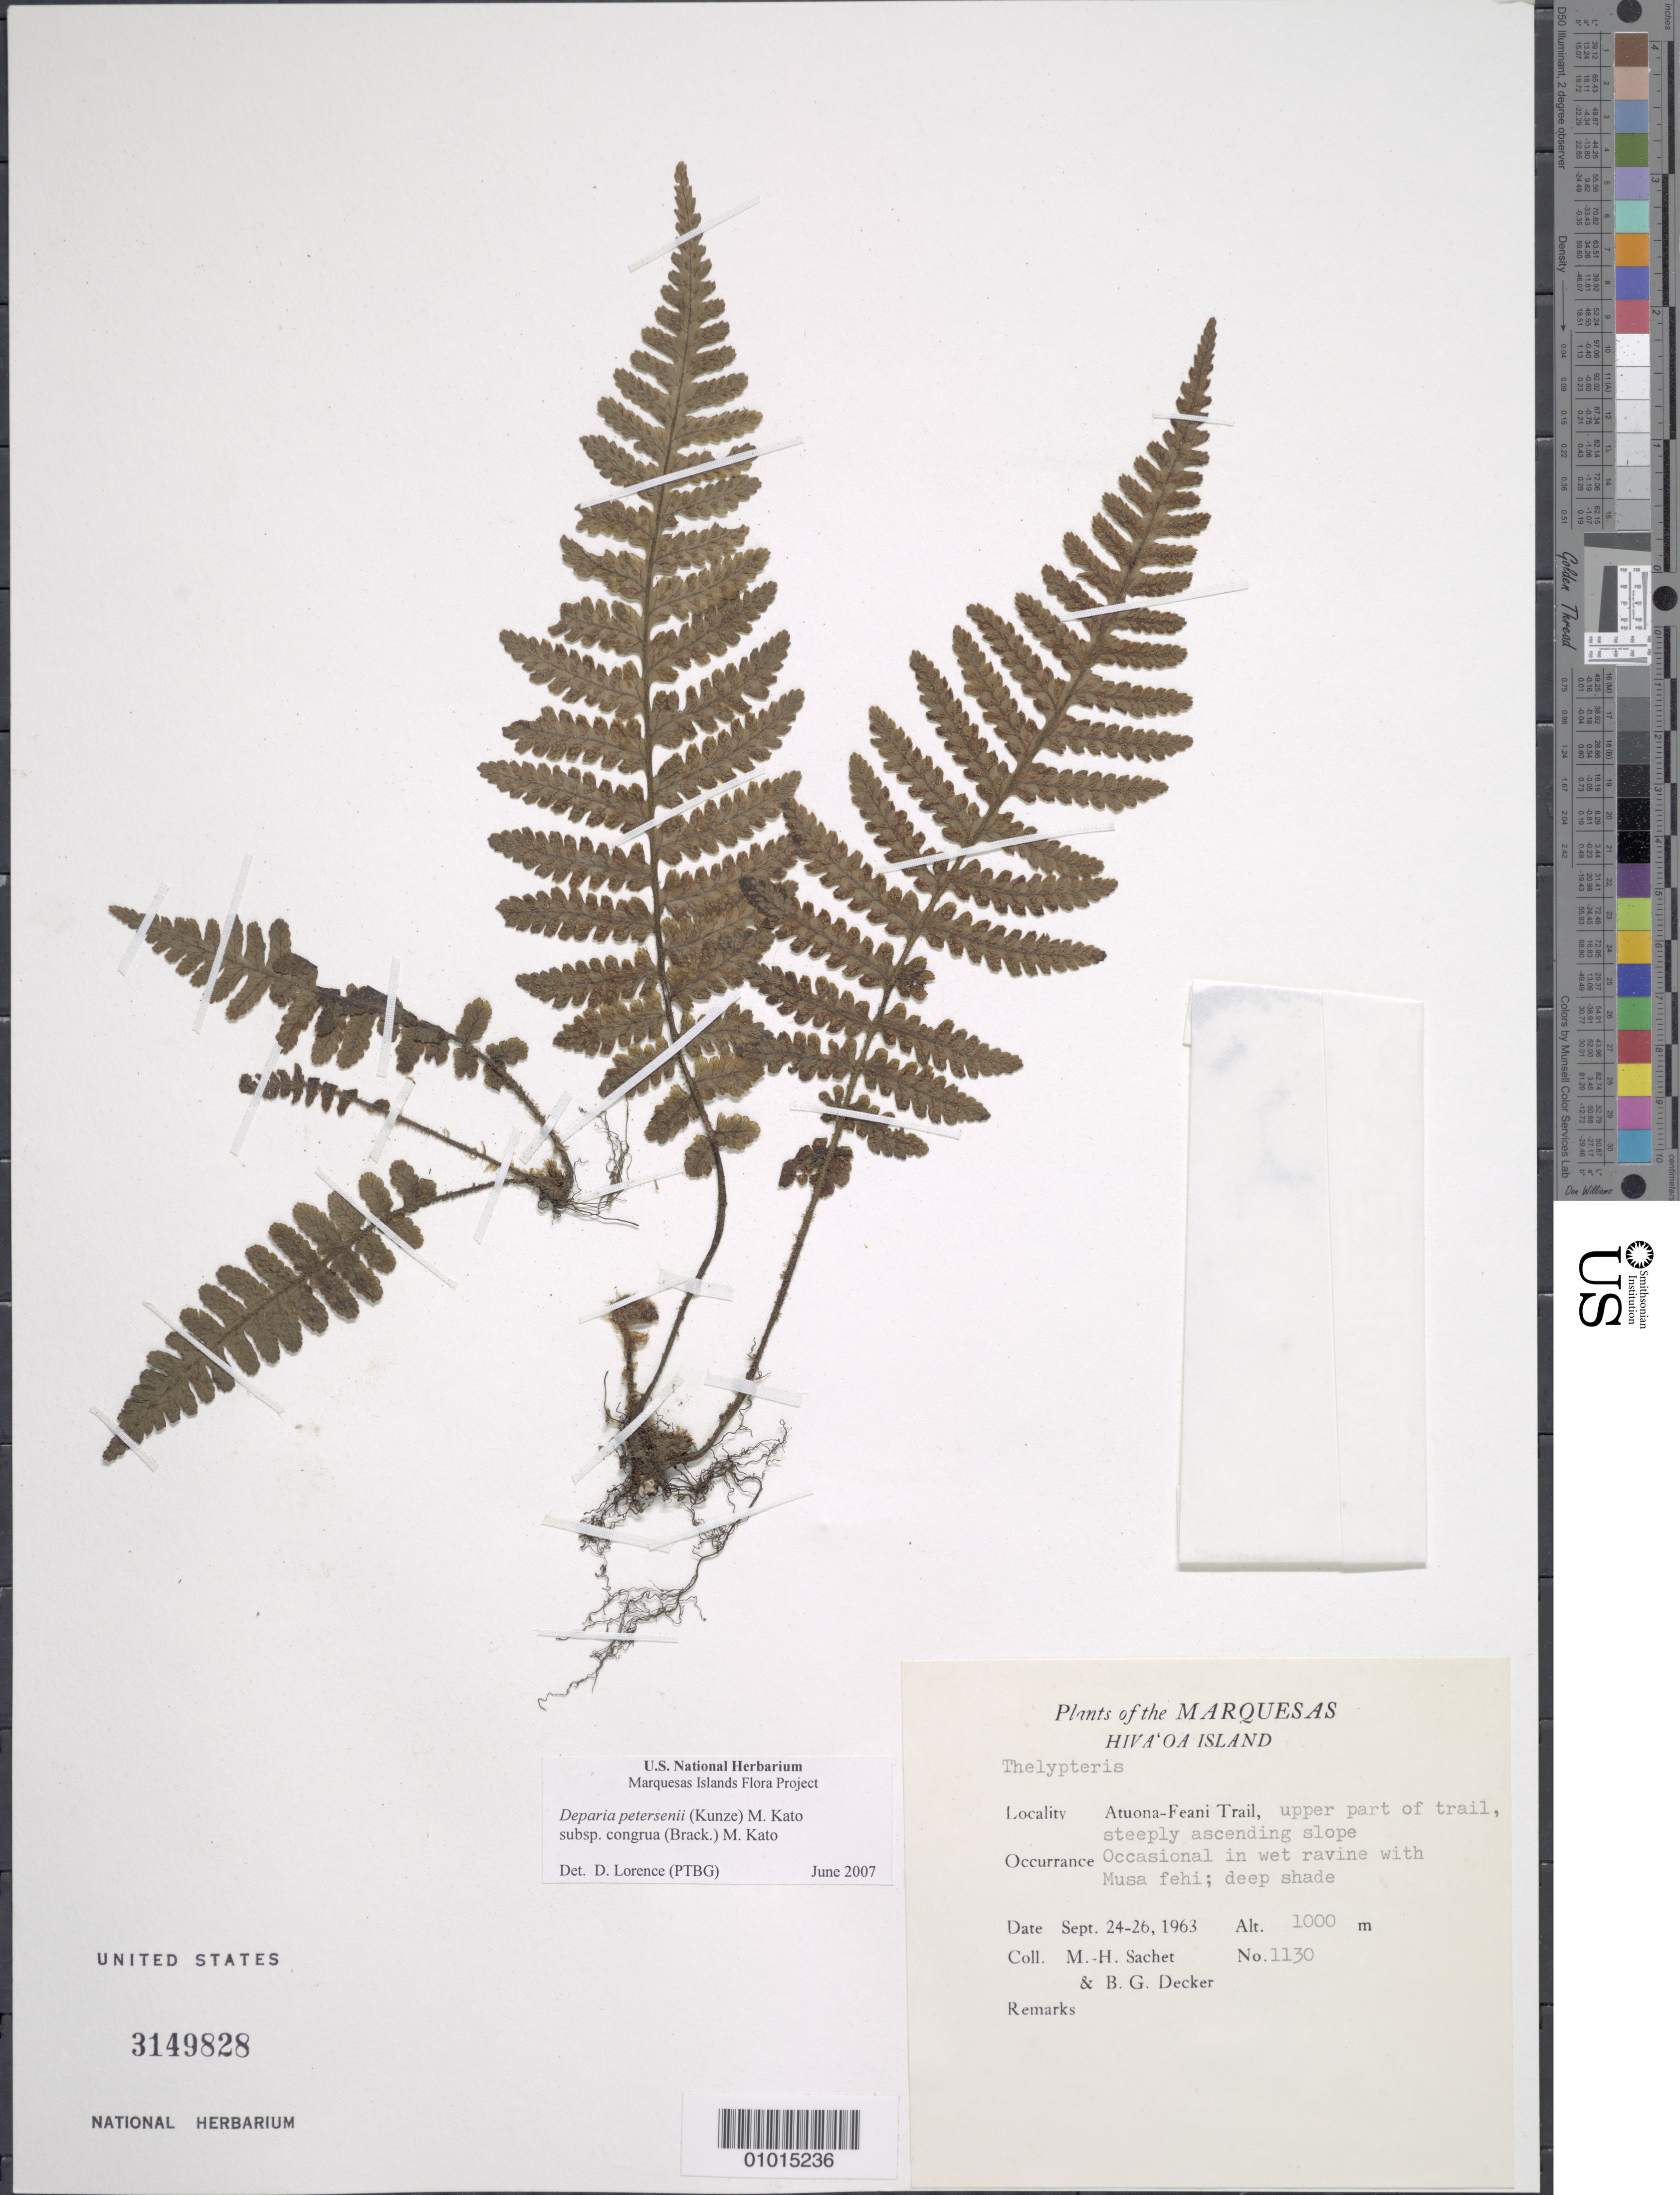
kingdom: Plantae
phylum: Tracheophyta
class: Polypodiopsida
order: Polypodiales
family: Athyriaceae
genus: Deparia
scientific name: Deparia petersenii subsp. congrua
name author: (Brack.) M. Kato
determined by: Lorence, David H., (PTBG), National Tropical Botanical Garden (UNITED STATES)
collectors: M.-H. Sachet & B. G. Decker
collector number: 1130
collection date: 1963-09-24/1963-09-26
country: French Polynesia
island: Hiva Oa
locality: Atuona-Feani Trail, upper part of trail, steeply ascending slope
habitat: Occasional in wet ravine with Musa fehi; deep shade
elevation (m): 1000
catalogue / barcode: US 3149828